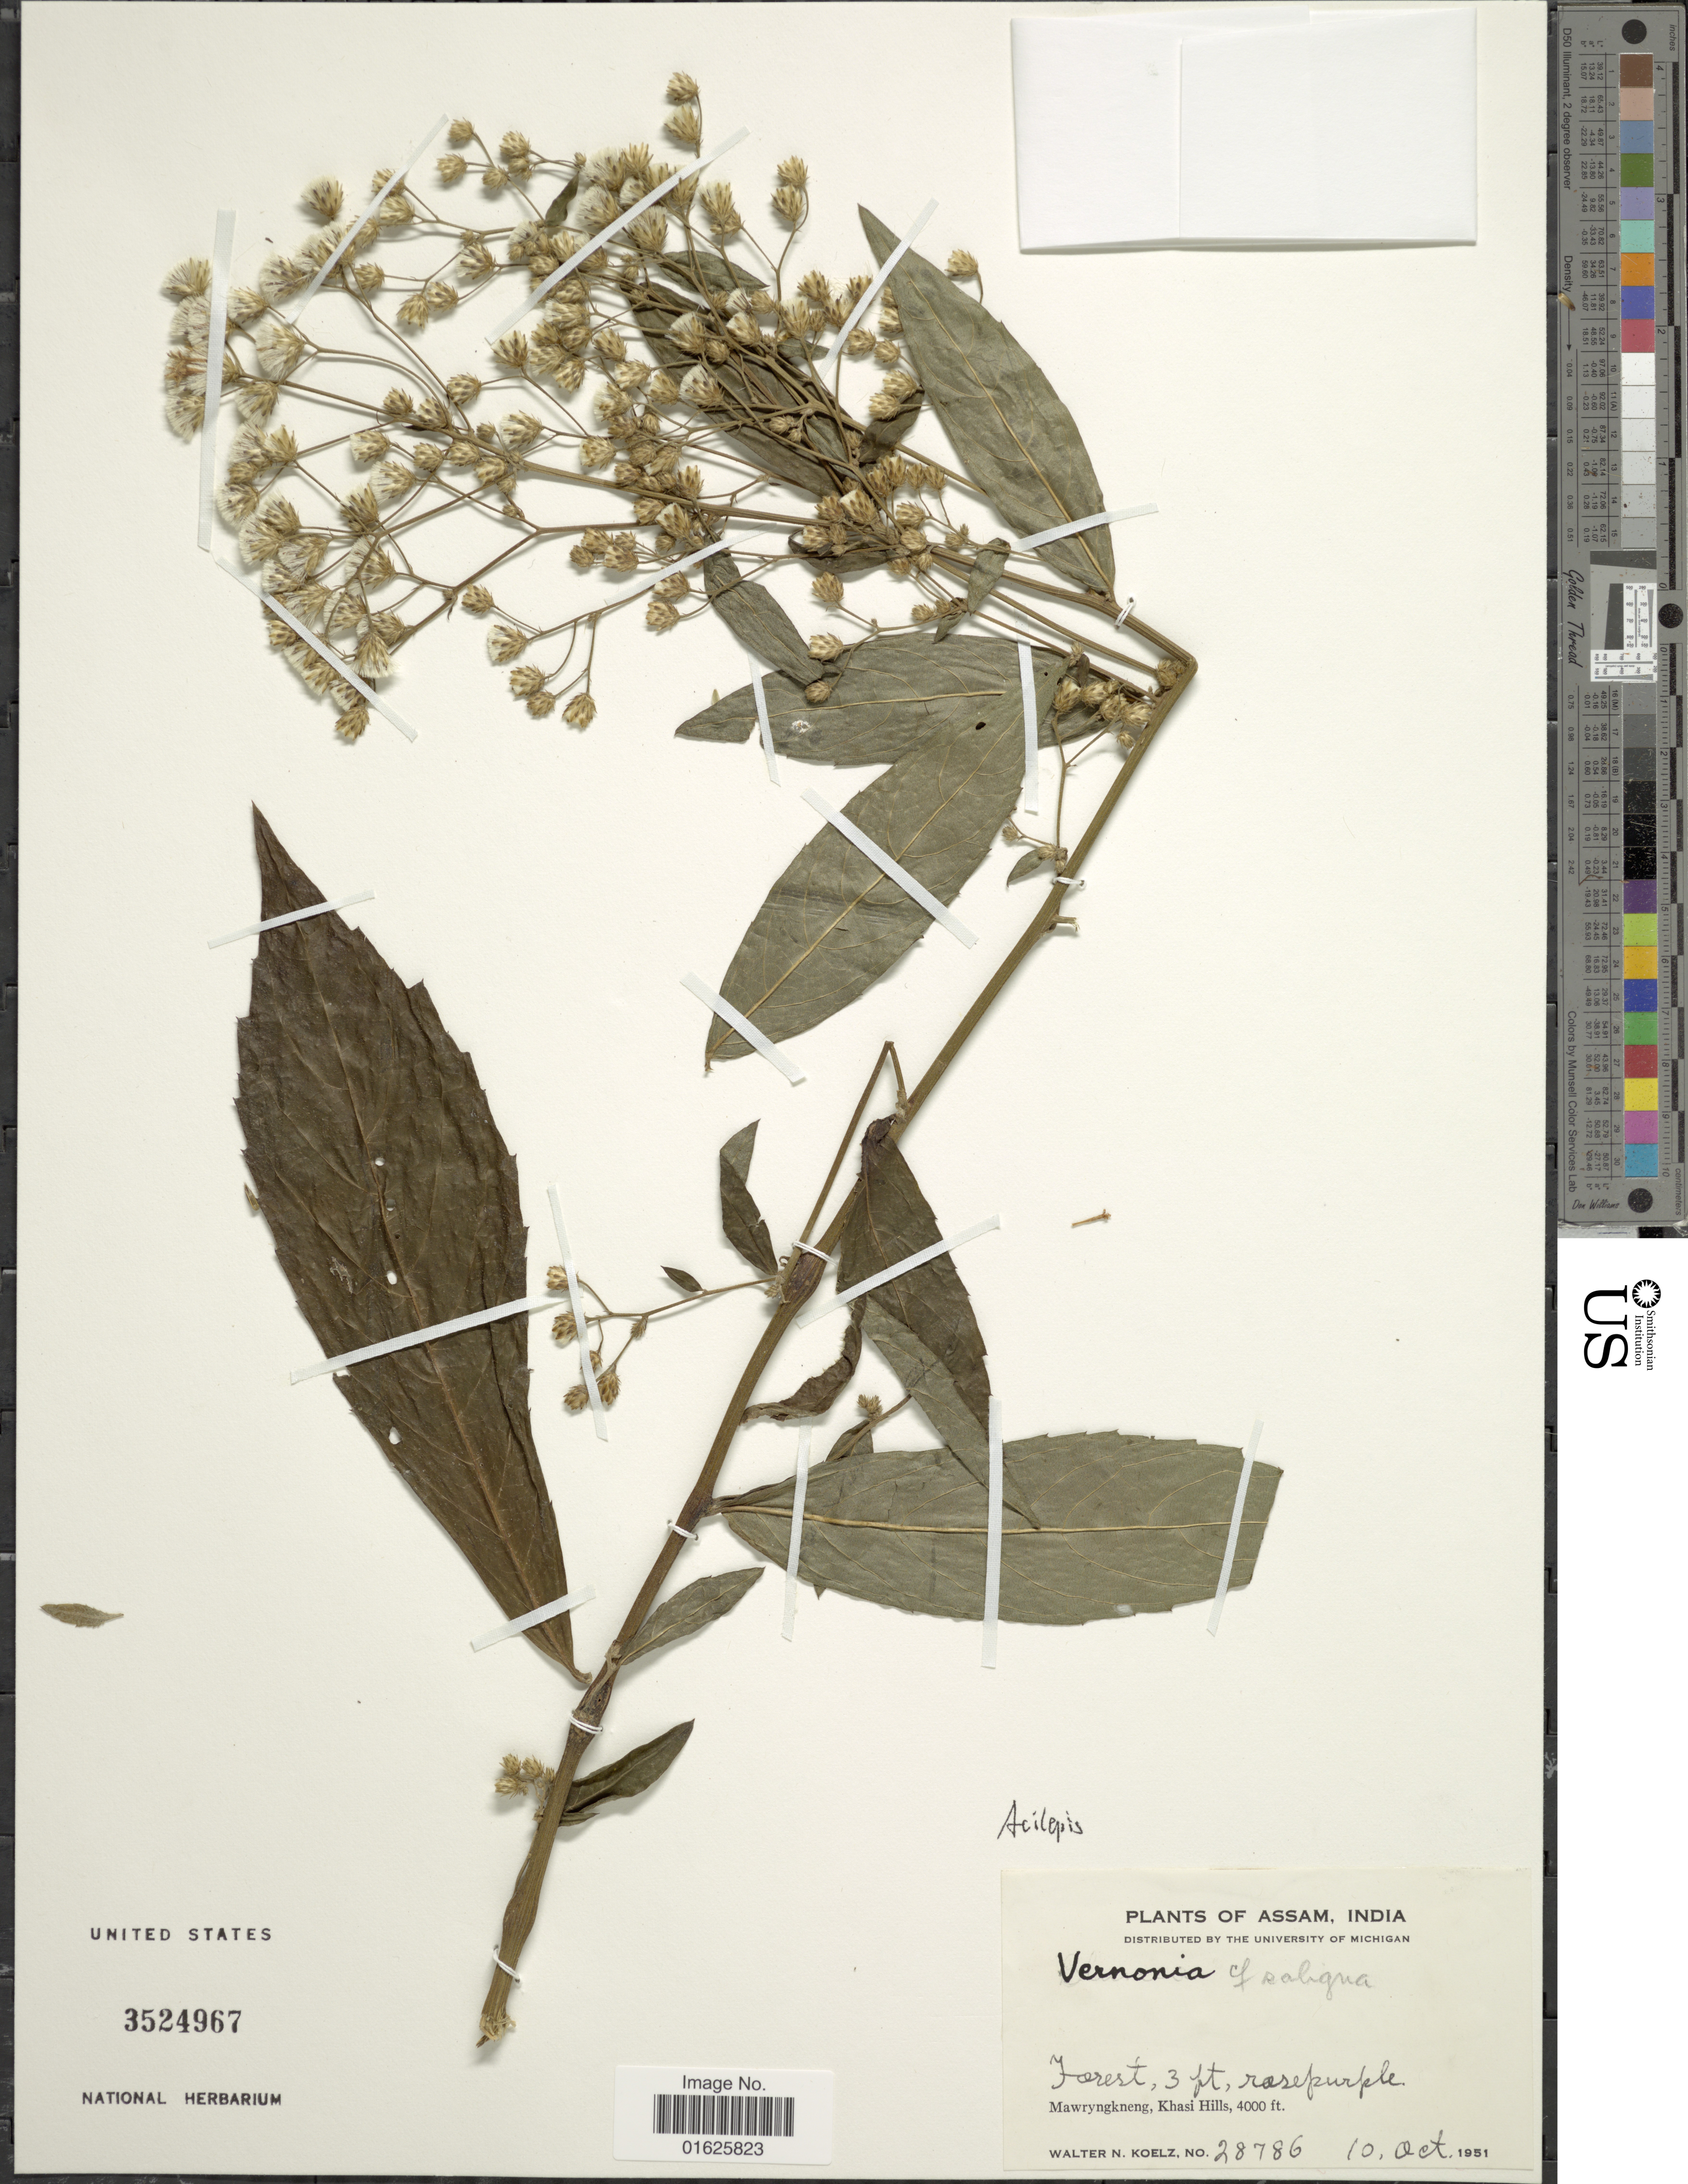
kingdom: Plantae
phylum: Tracheophyta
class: Magnoliopsida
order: Asterales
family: Asteraceae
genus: Acilepis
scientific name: Acilepis sp.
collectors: W. N. Koelz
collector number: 28786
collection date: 1951-10-10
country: India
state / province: Meghalaya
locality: Mawryngkneng, Khasi Hills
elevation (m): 1219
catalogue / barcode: US 3524967